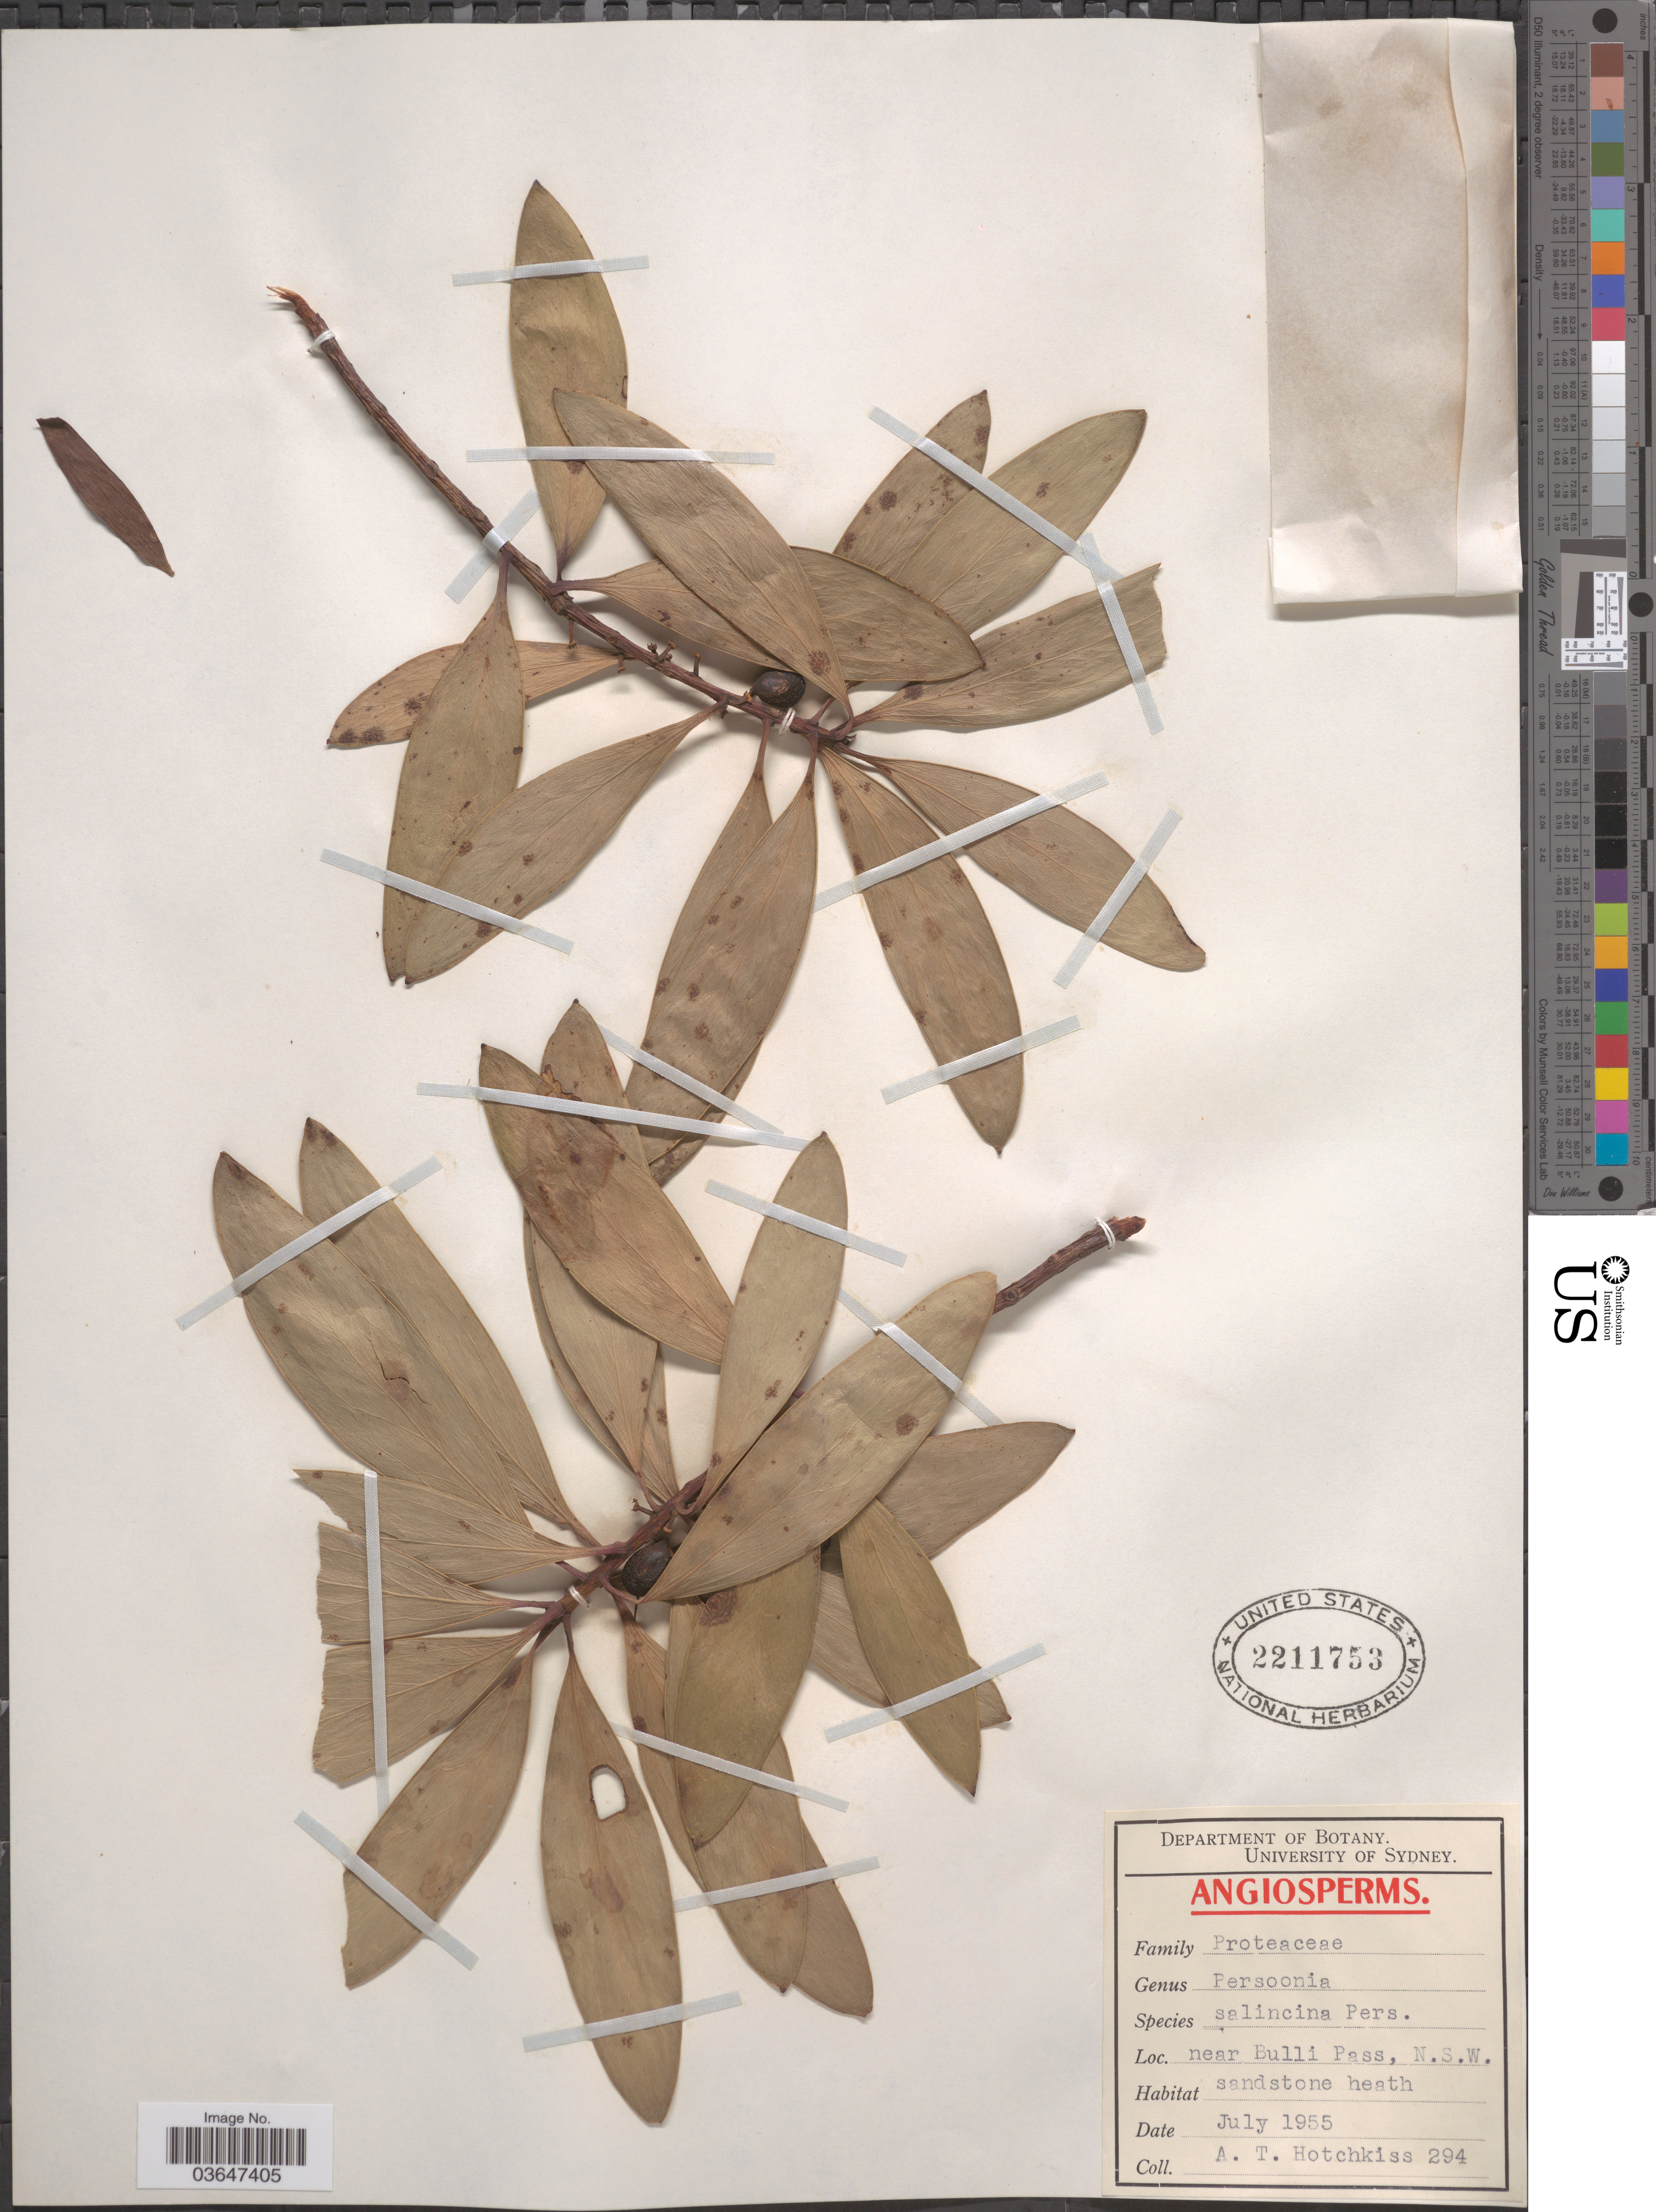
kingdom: Plantae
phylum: Tracheophyta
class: Magnoliopsida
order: Proteales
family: Proteaceae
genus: Persoonia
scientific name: Persoonia levis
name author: (Cav.) Domin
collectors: A. Hotchkiss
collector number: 294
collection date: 1955-07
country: Australia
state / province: New South Wales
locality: Near Bulli Pass.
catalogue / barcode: US 2211753